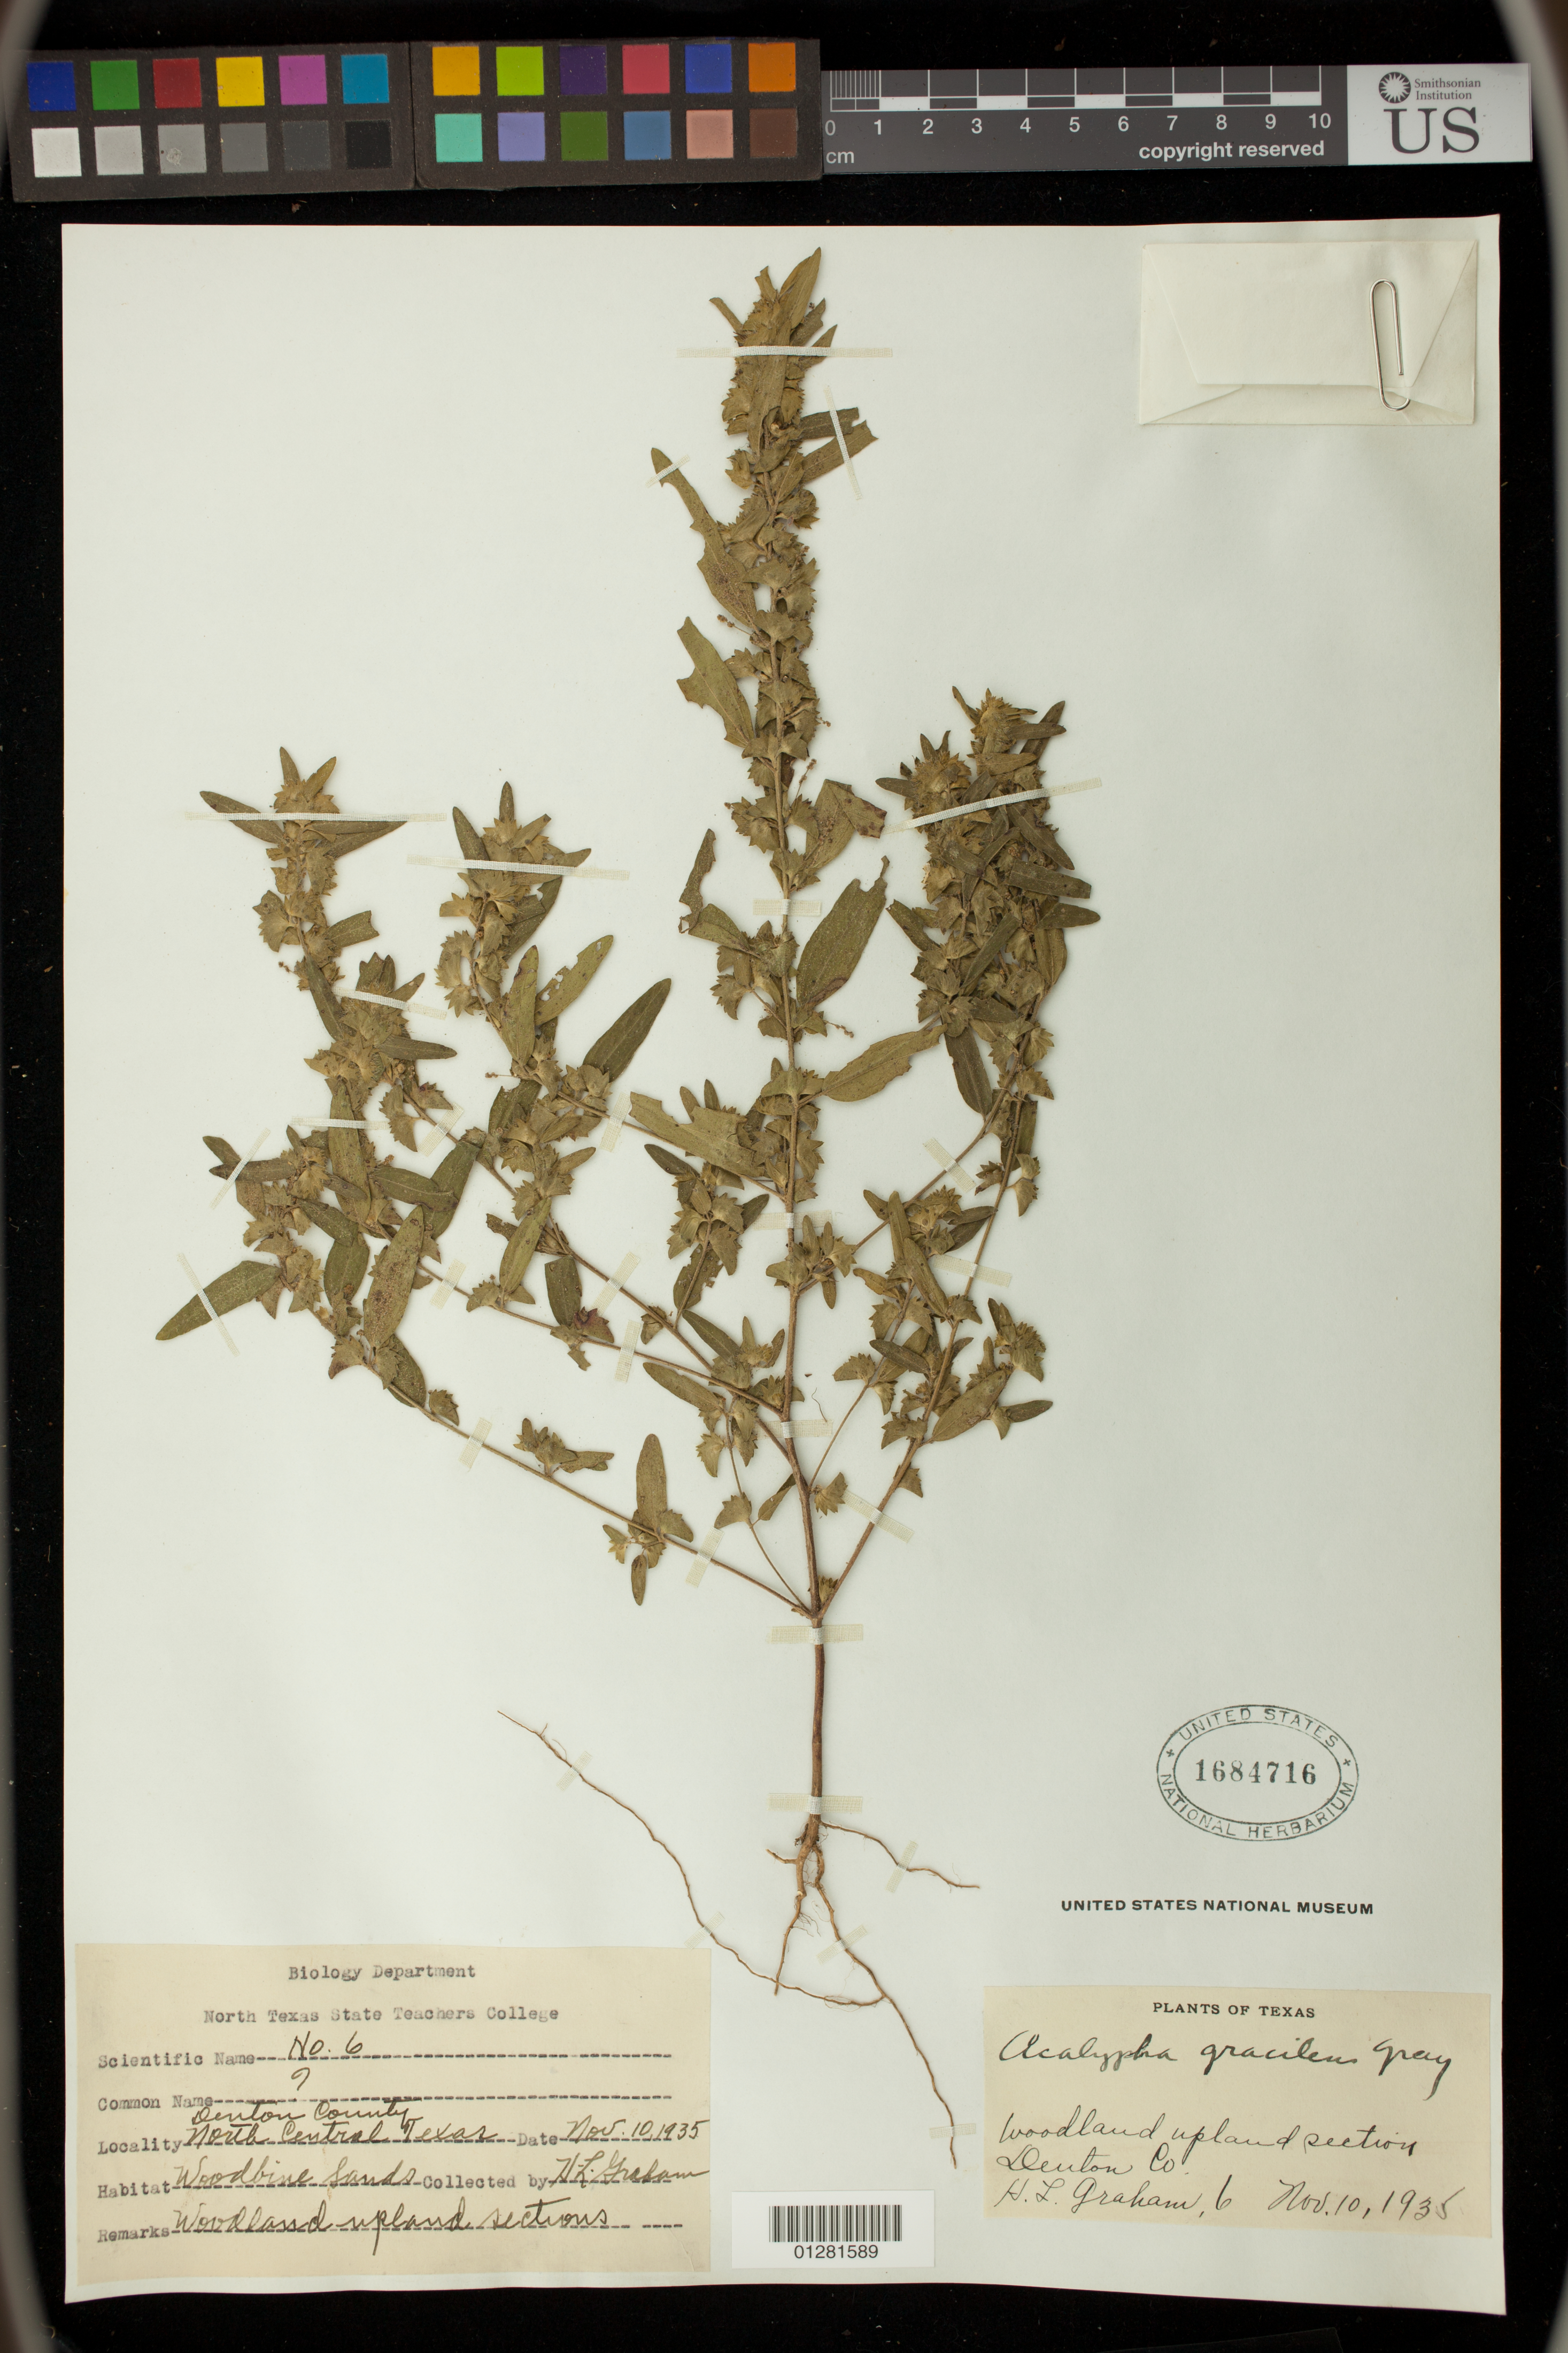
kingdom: Plantae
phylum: Tracheophyta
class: Magnoliopsida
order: Malpighiales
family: Euphorbiaceae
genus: Acalypha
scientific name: Acalypha gracilens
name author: A. Gray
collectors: H. L. Graham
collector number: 6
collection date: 1935-11-10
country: United States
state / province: Texas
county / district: Denton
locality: North Central Texas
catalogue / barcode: US 1684716